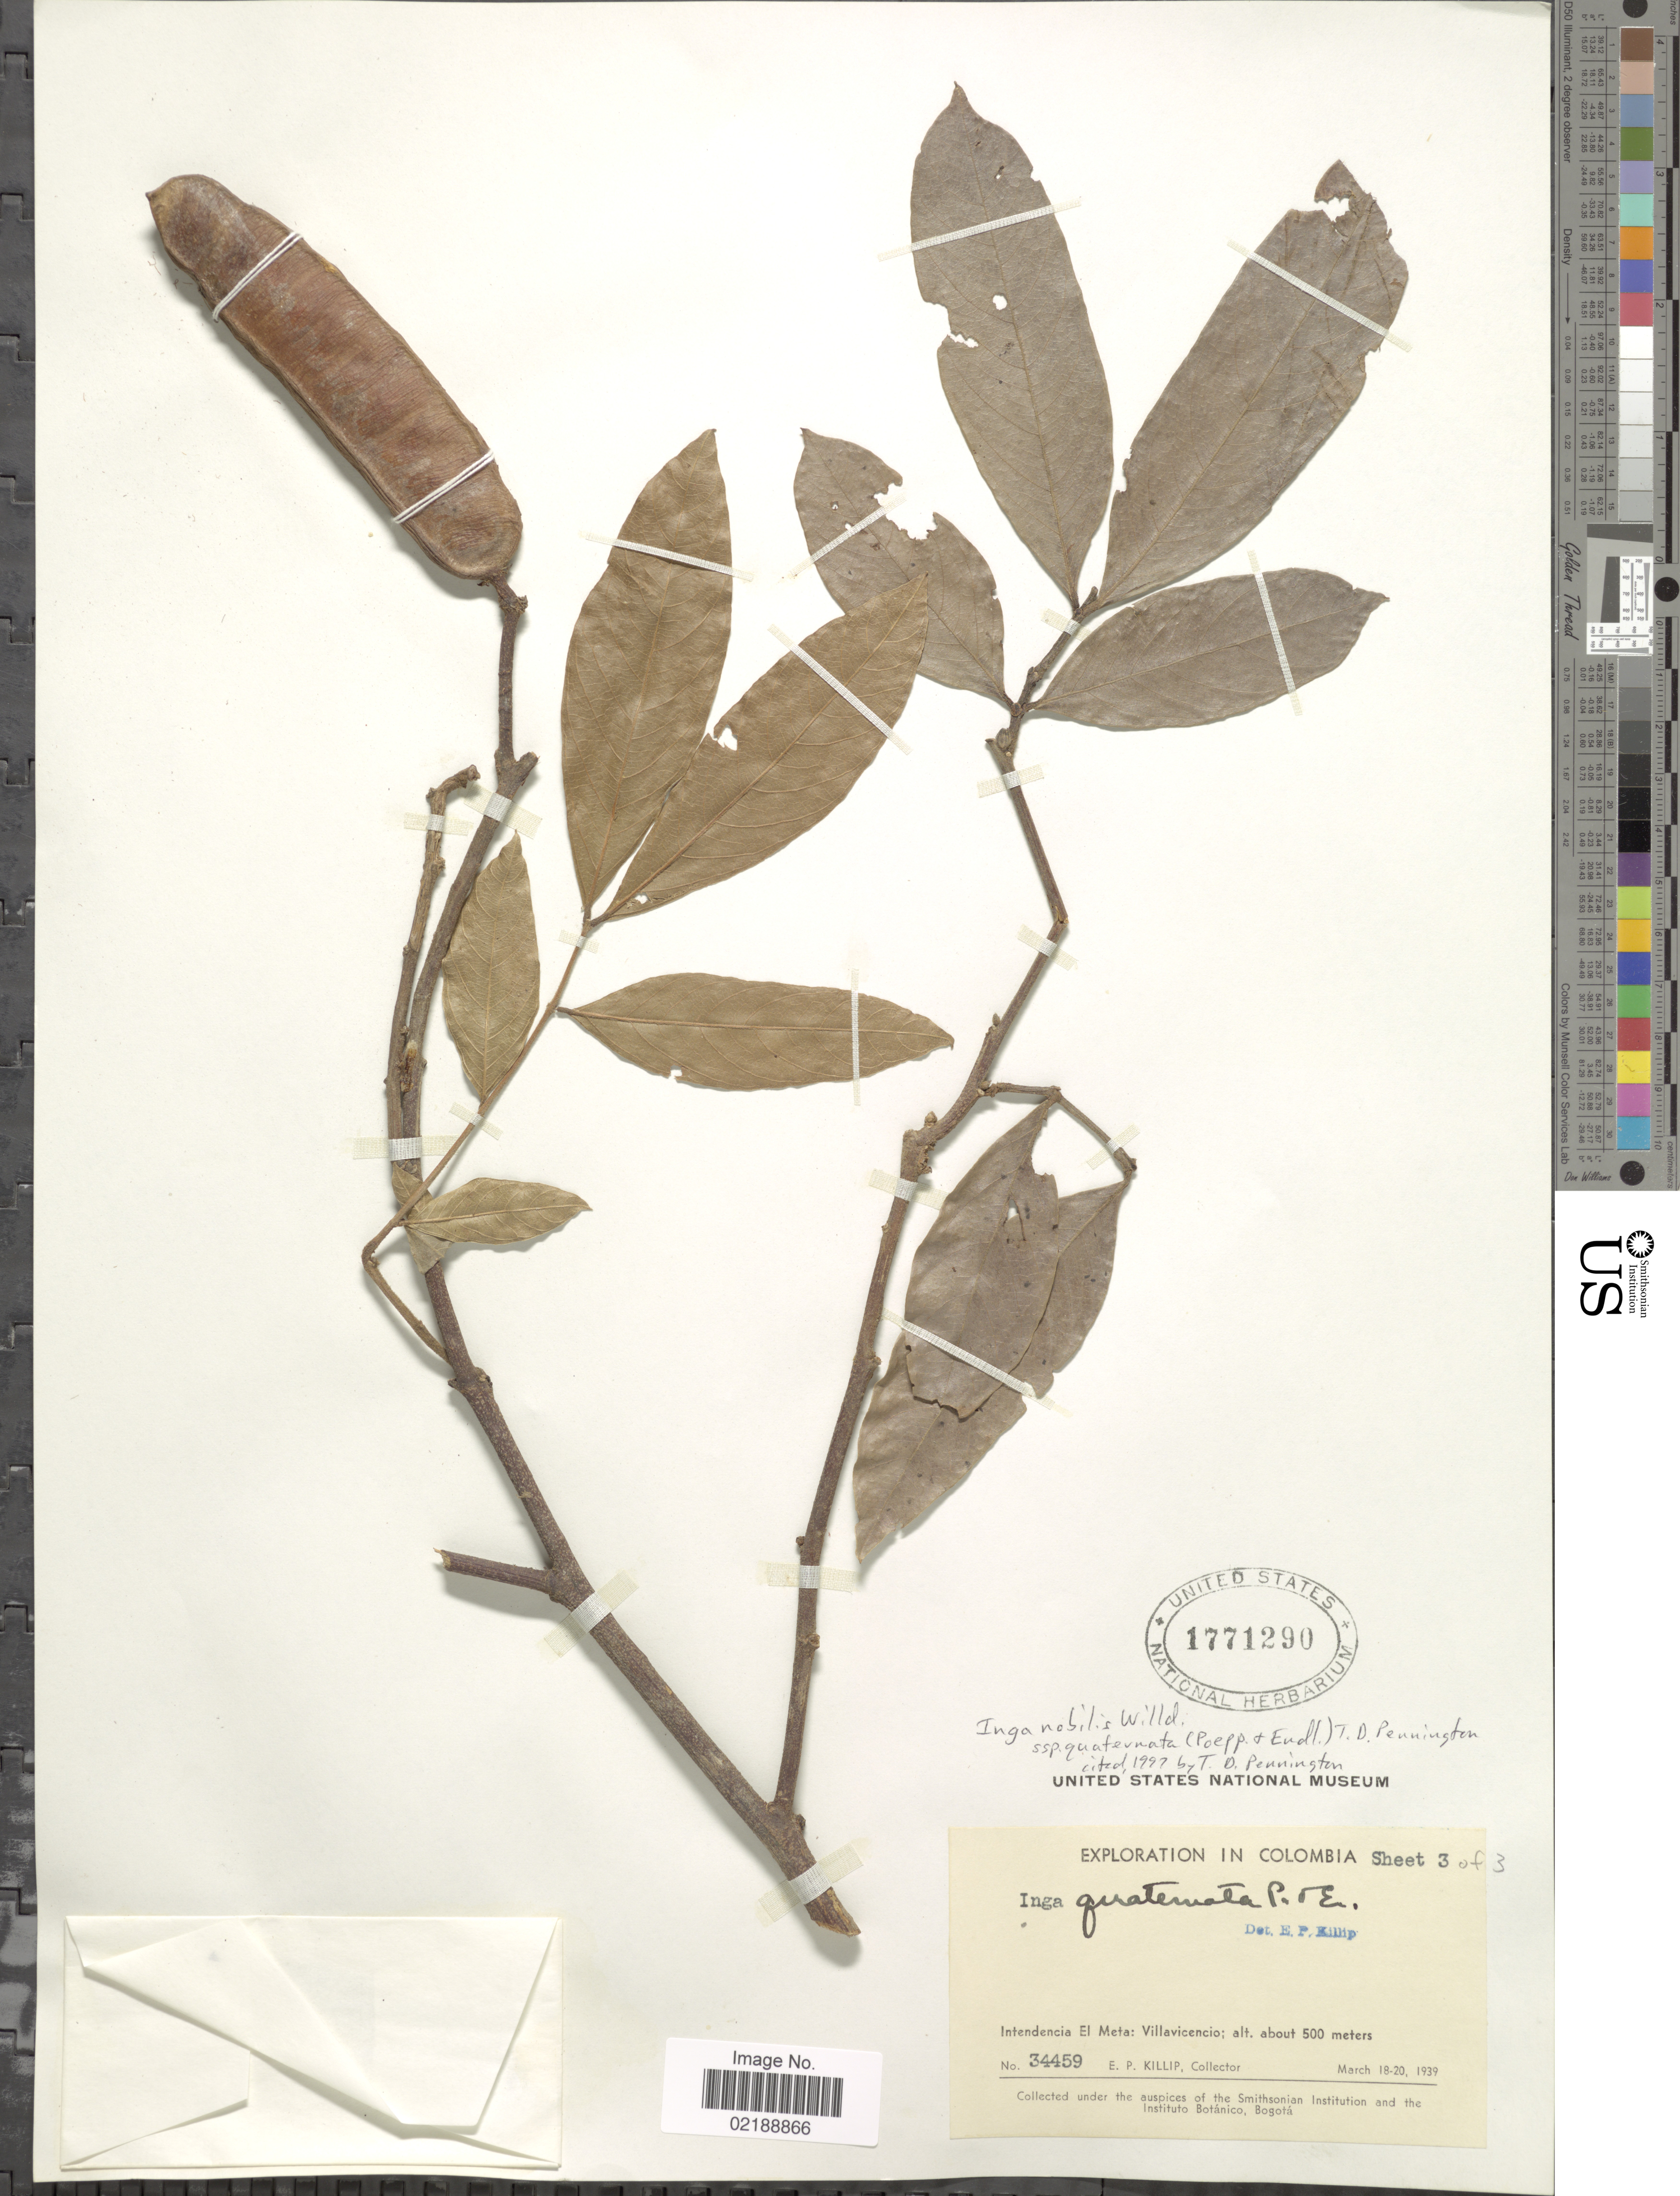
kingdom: Plantae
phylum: Tracheophyta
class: Magnoliopsida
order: Fabales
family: Fabaceae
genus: Inga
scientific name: Inga nobilis subsp. quaternata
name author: (Poepp. & Endl.) T.D. Penn.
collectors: E. P. Killip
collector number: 34459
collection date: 1939-03-18/1939-03-20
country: Colombia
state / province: Meta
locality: Intendencia El Meta: Villavicencio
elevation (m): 500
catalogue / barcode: US 1771290